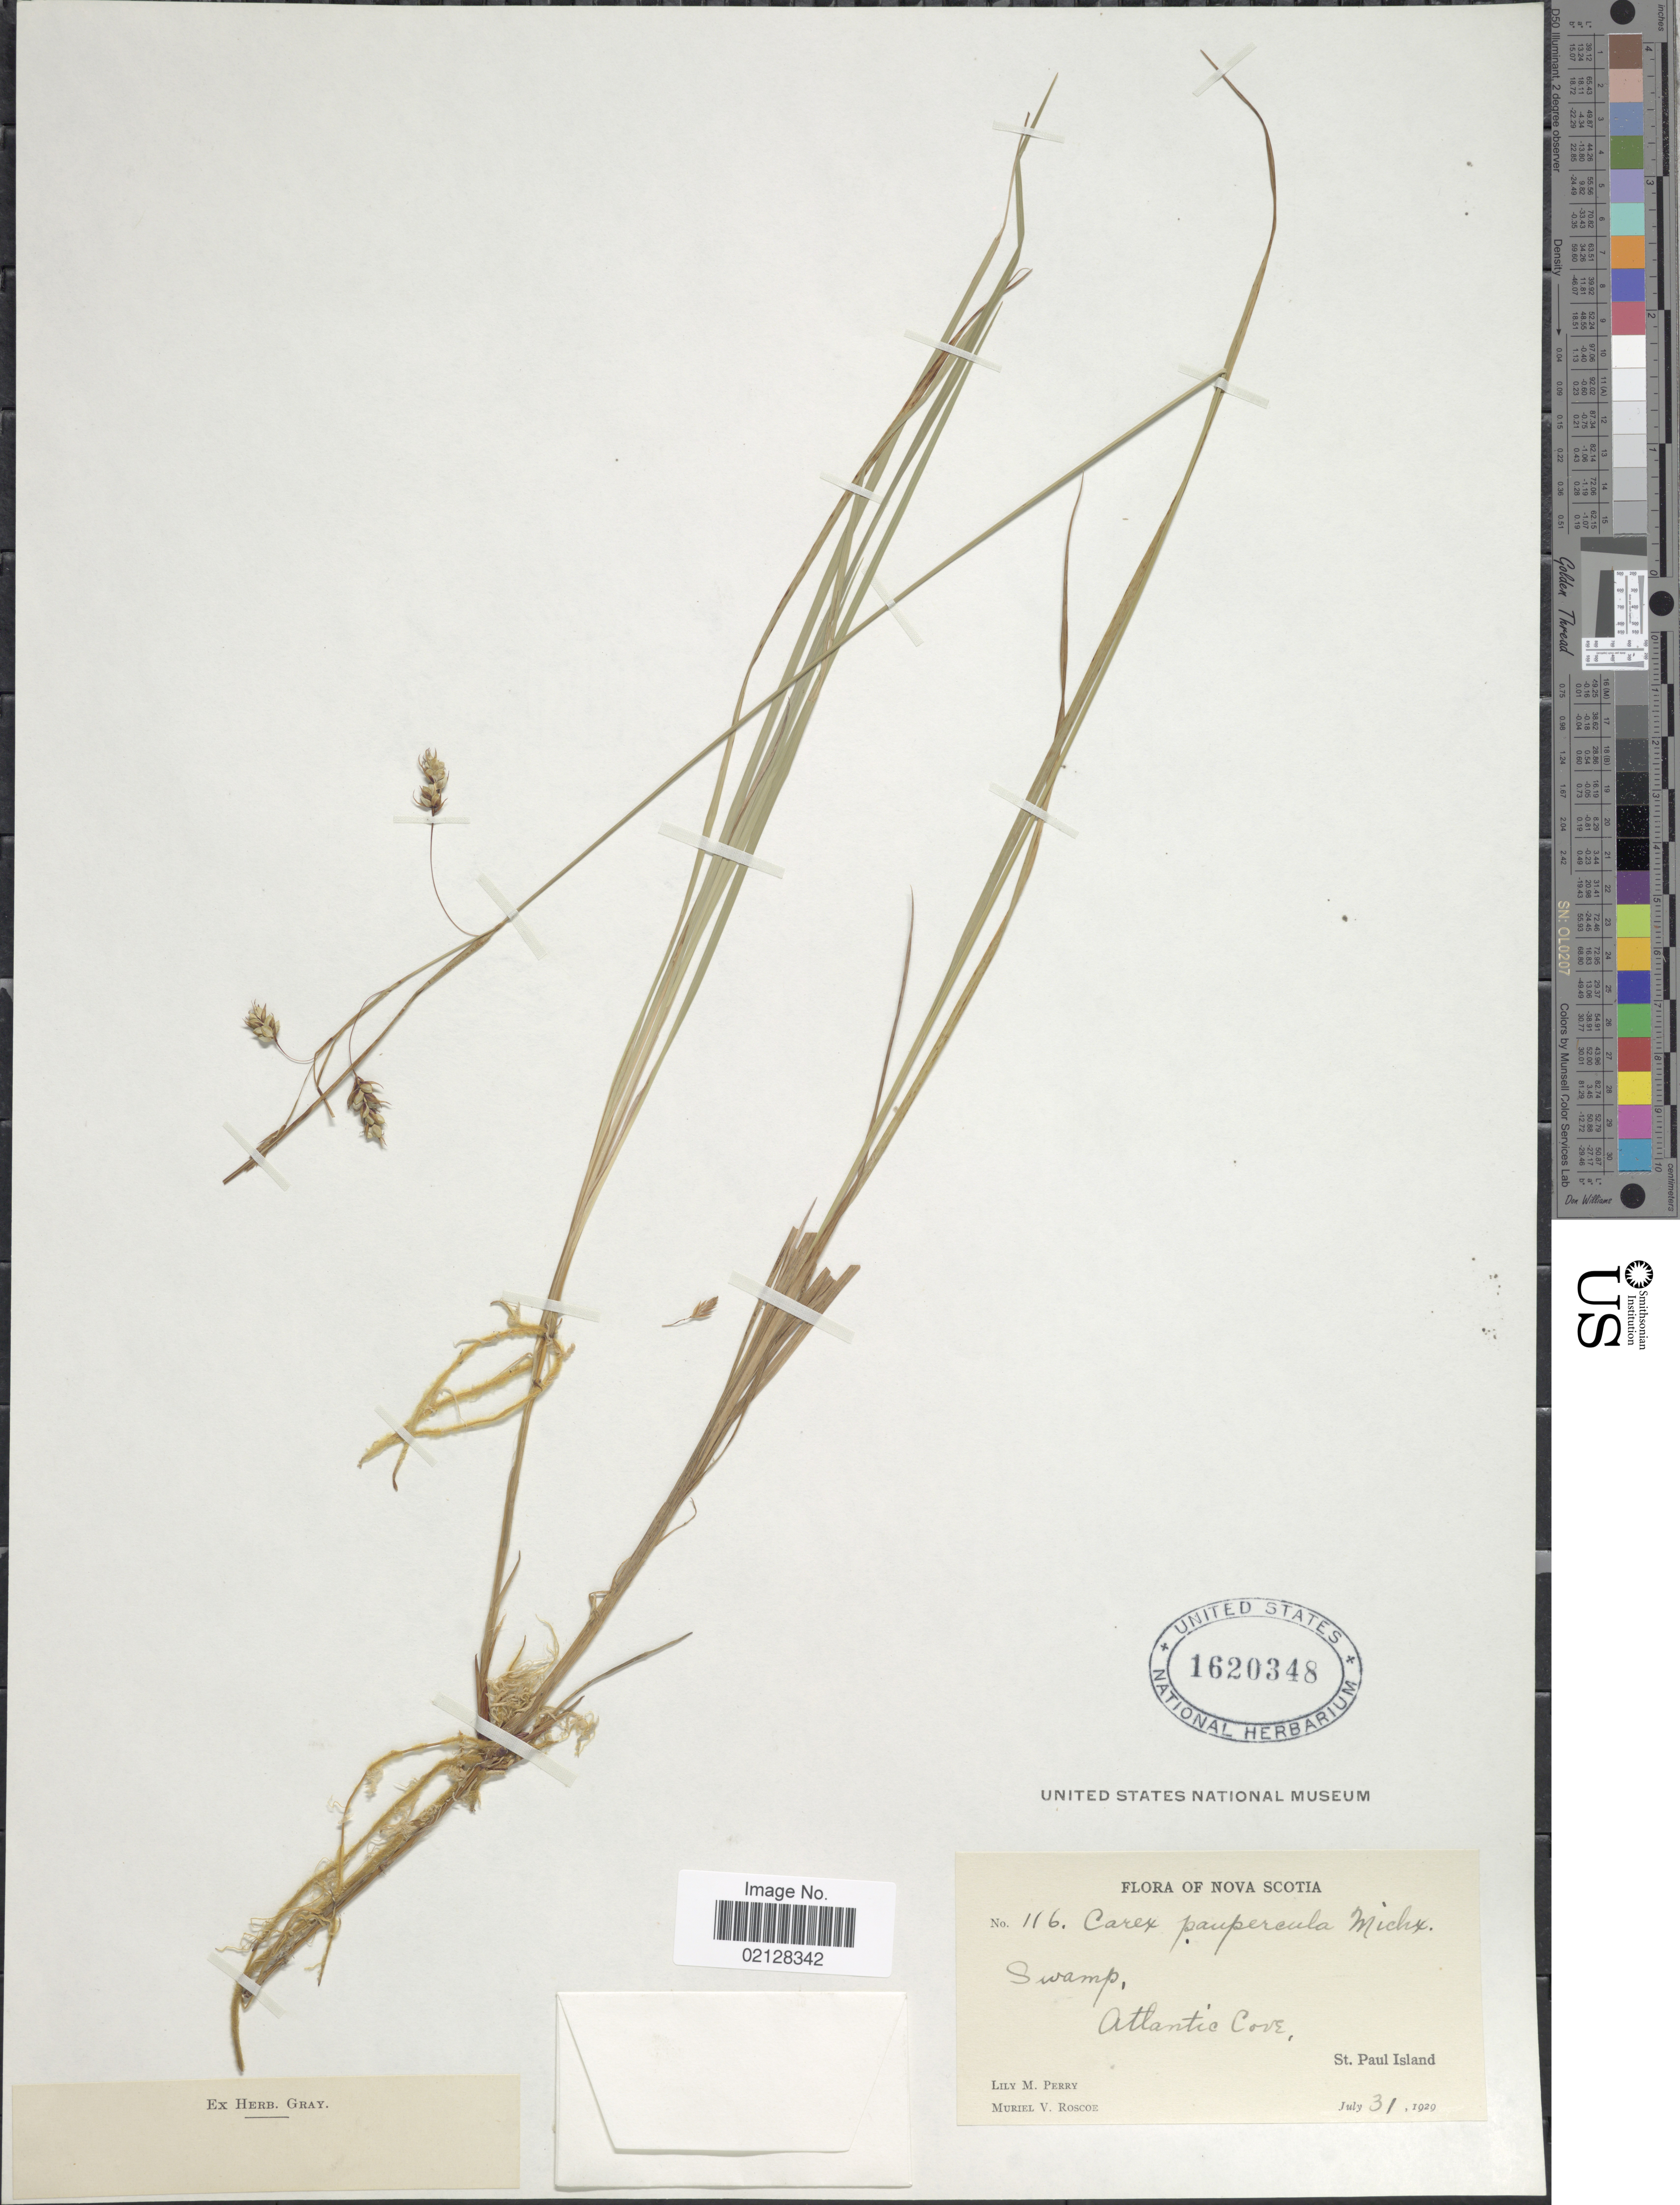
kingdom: Plantae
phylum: Tracheophyta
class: Liliopsida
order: Poales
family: Cyperaceae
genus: Carex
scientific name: Carex magellanica subsp. irrigua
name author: (Wahlenb.) Hiitonen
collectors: L. M. Perry & M. Roscoe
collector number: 116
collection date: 1929-07-31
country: Canada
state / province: Nova Scotia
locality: Atlantic Cove, St. Paul Island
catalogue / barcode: US 1620348